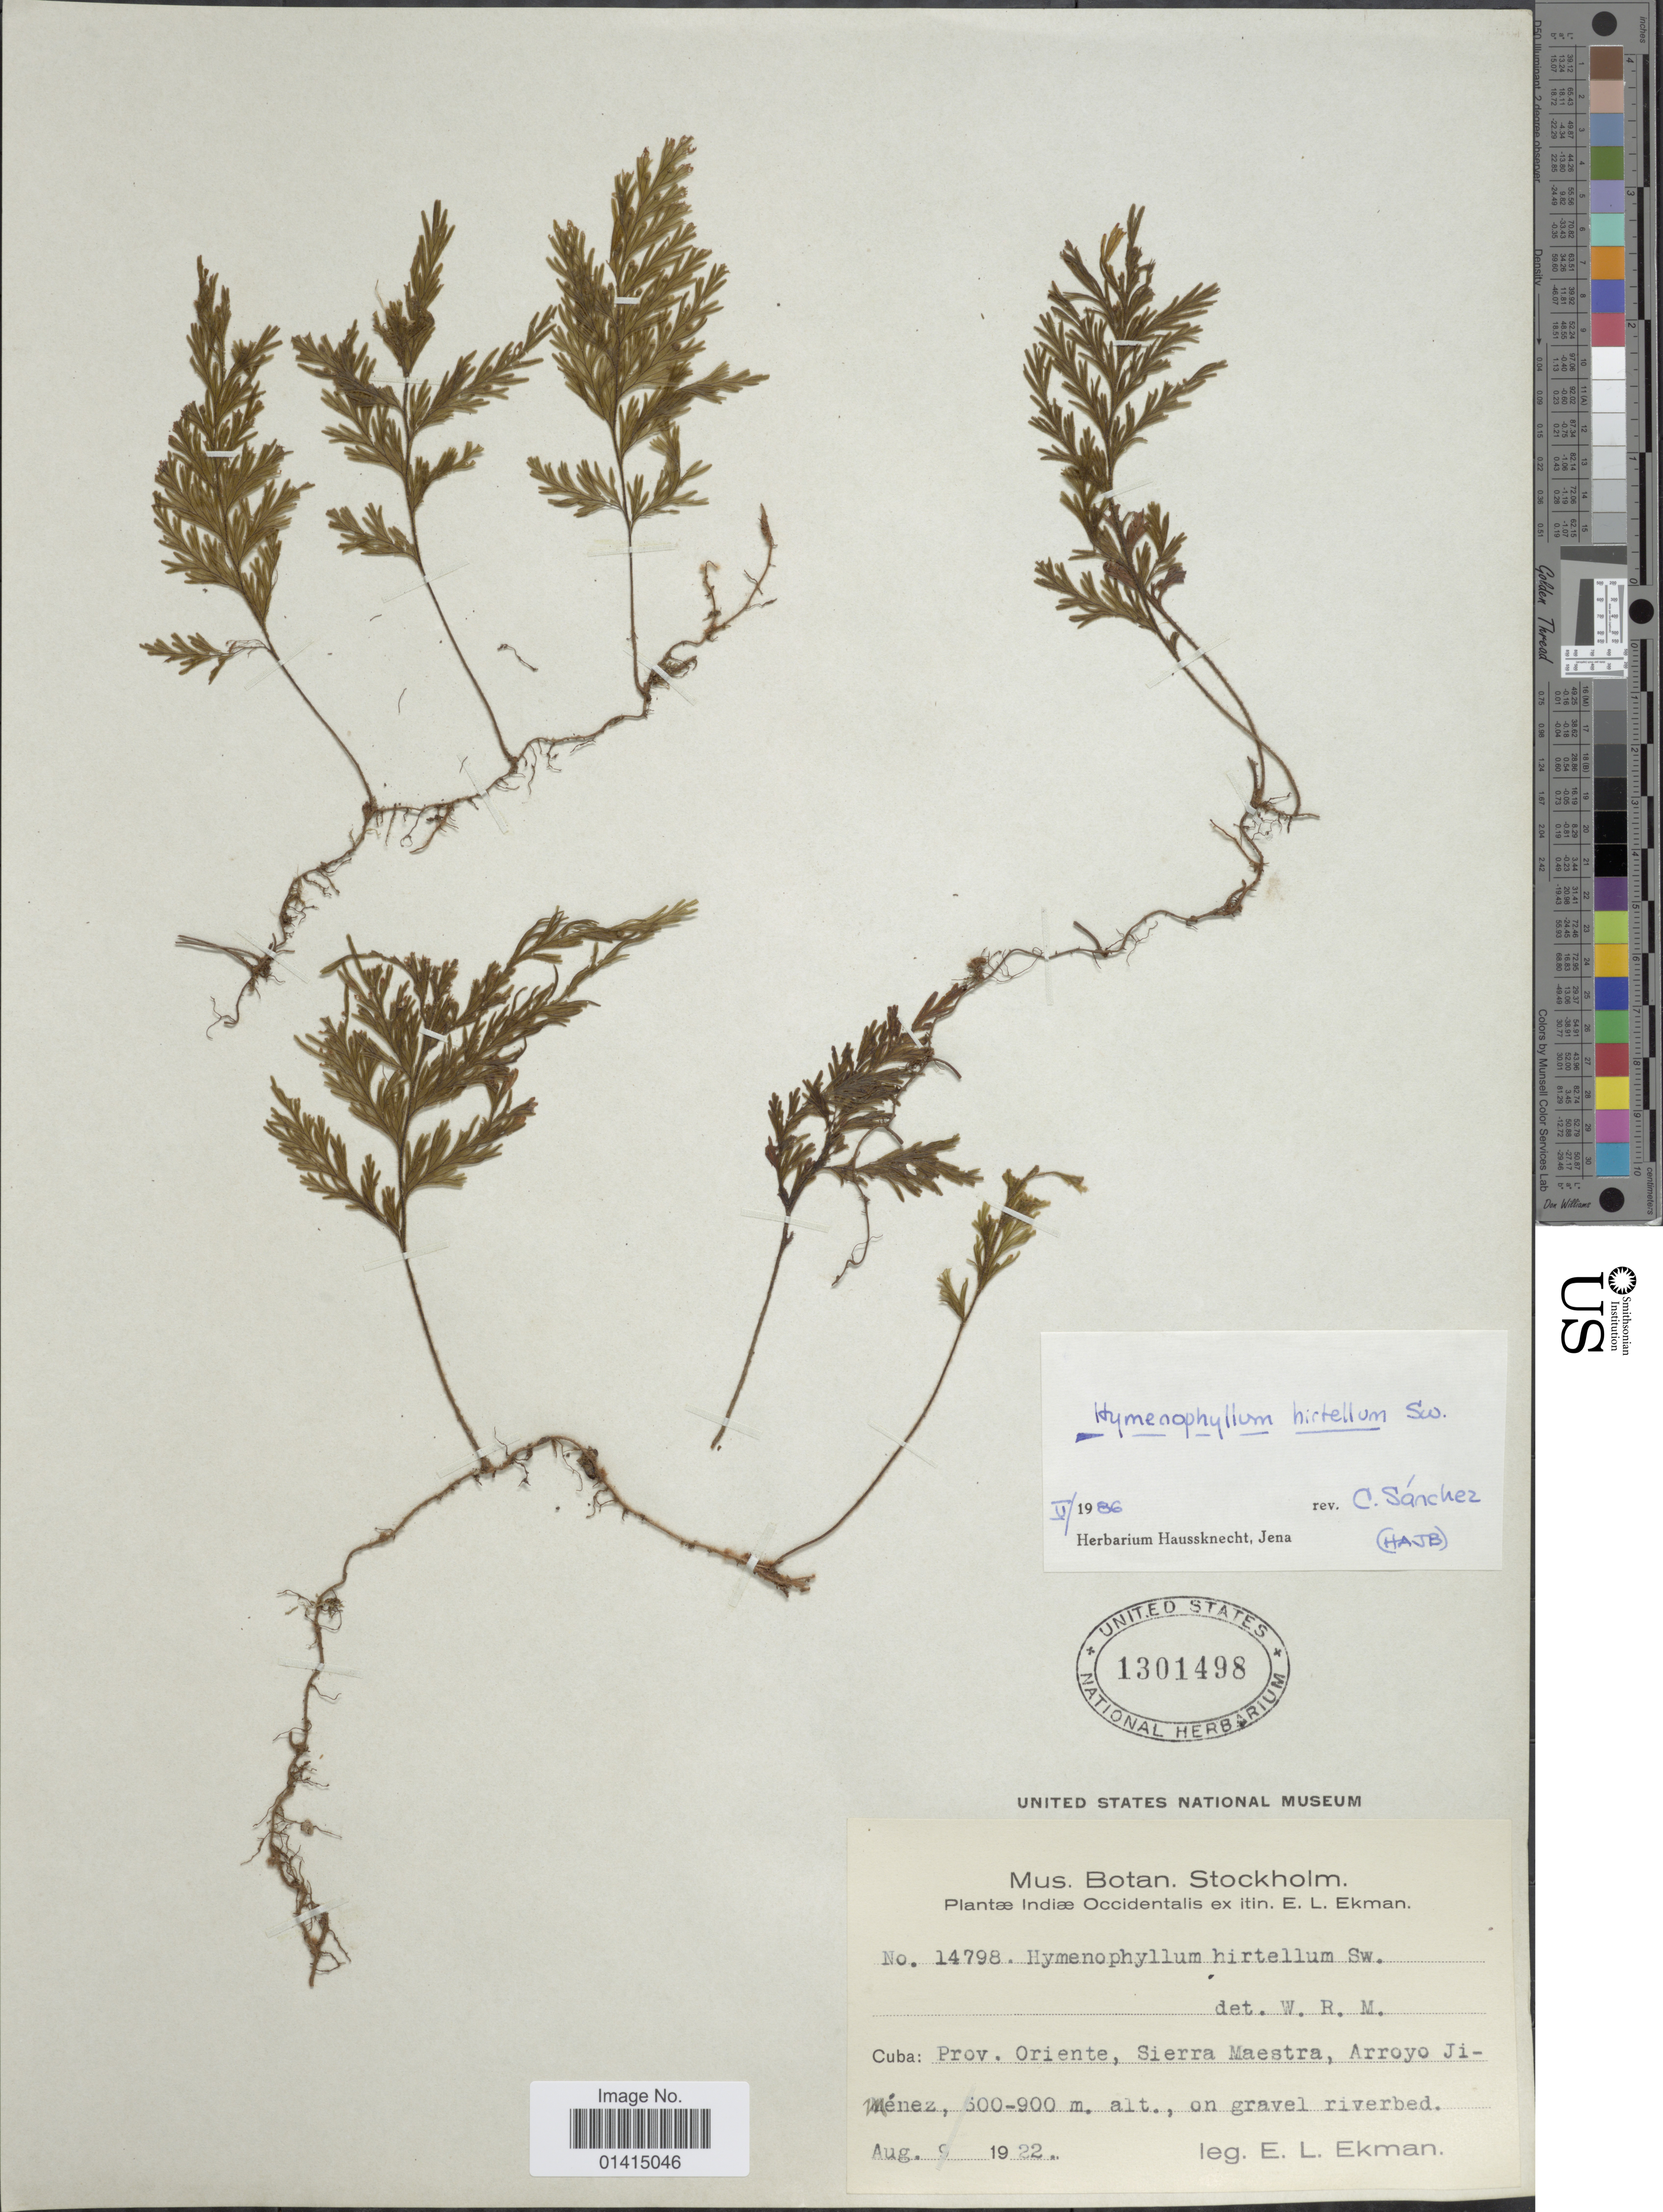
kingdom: Plantae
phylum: Tracheophyta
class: Polypodiopsida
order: Hymenophyllales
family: Hymenophyllaceae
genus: Hymenophyllum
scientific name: Hymenophyllum hirtellum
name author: Sw. in Schrad.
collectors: E. L. Ekman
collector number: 14798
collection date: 1922-08-09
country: Cuba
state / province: Oriente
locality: Prov. Oriente, Sierra Maestra, Arroyo Jiménez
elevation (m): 600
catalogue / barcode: US 1301498